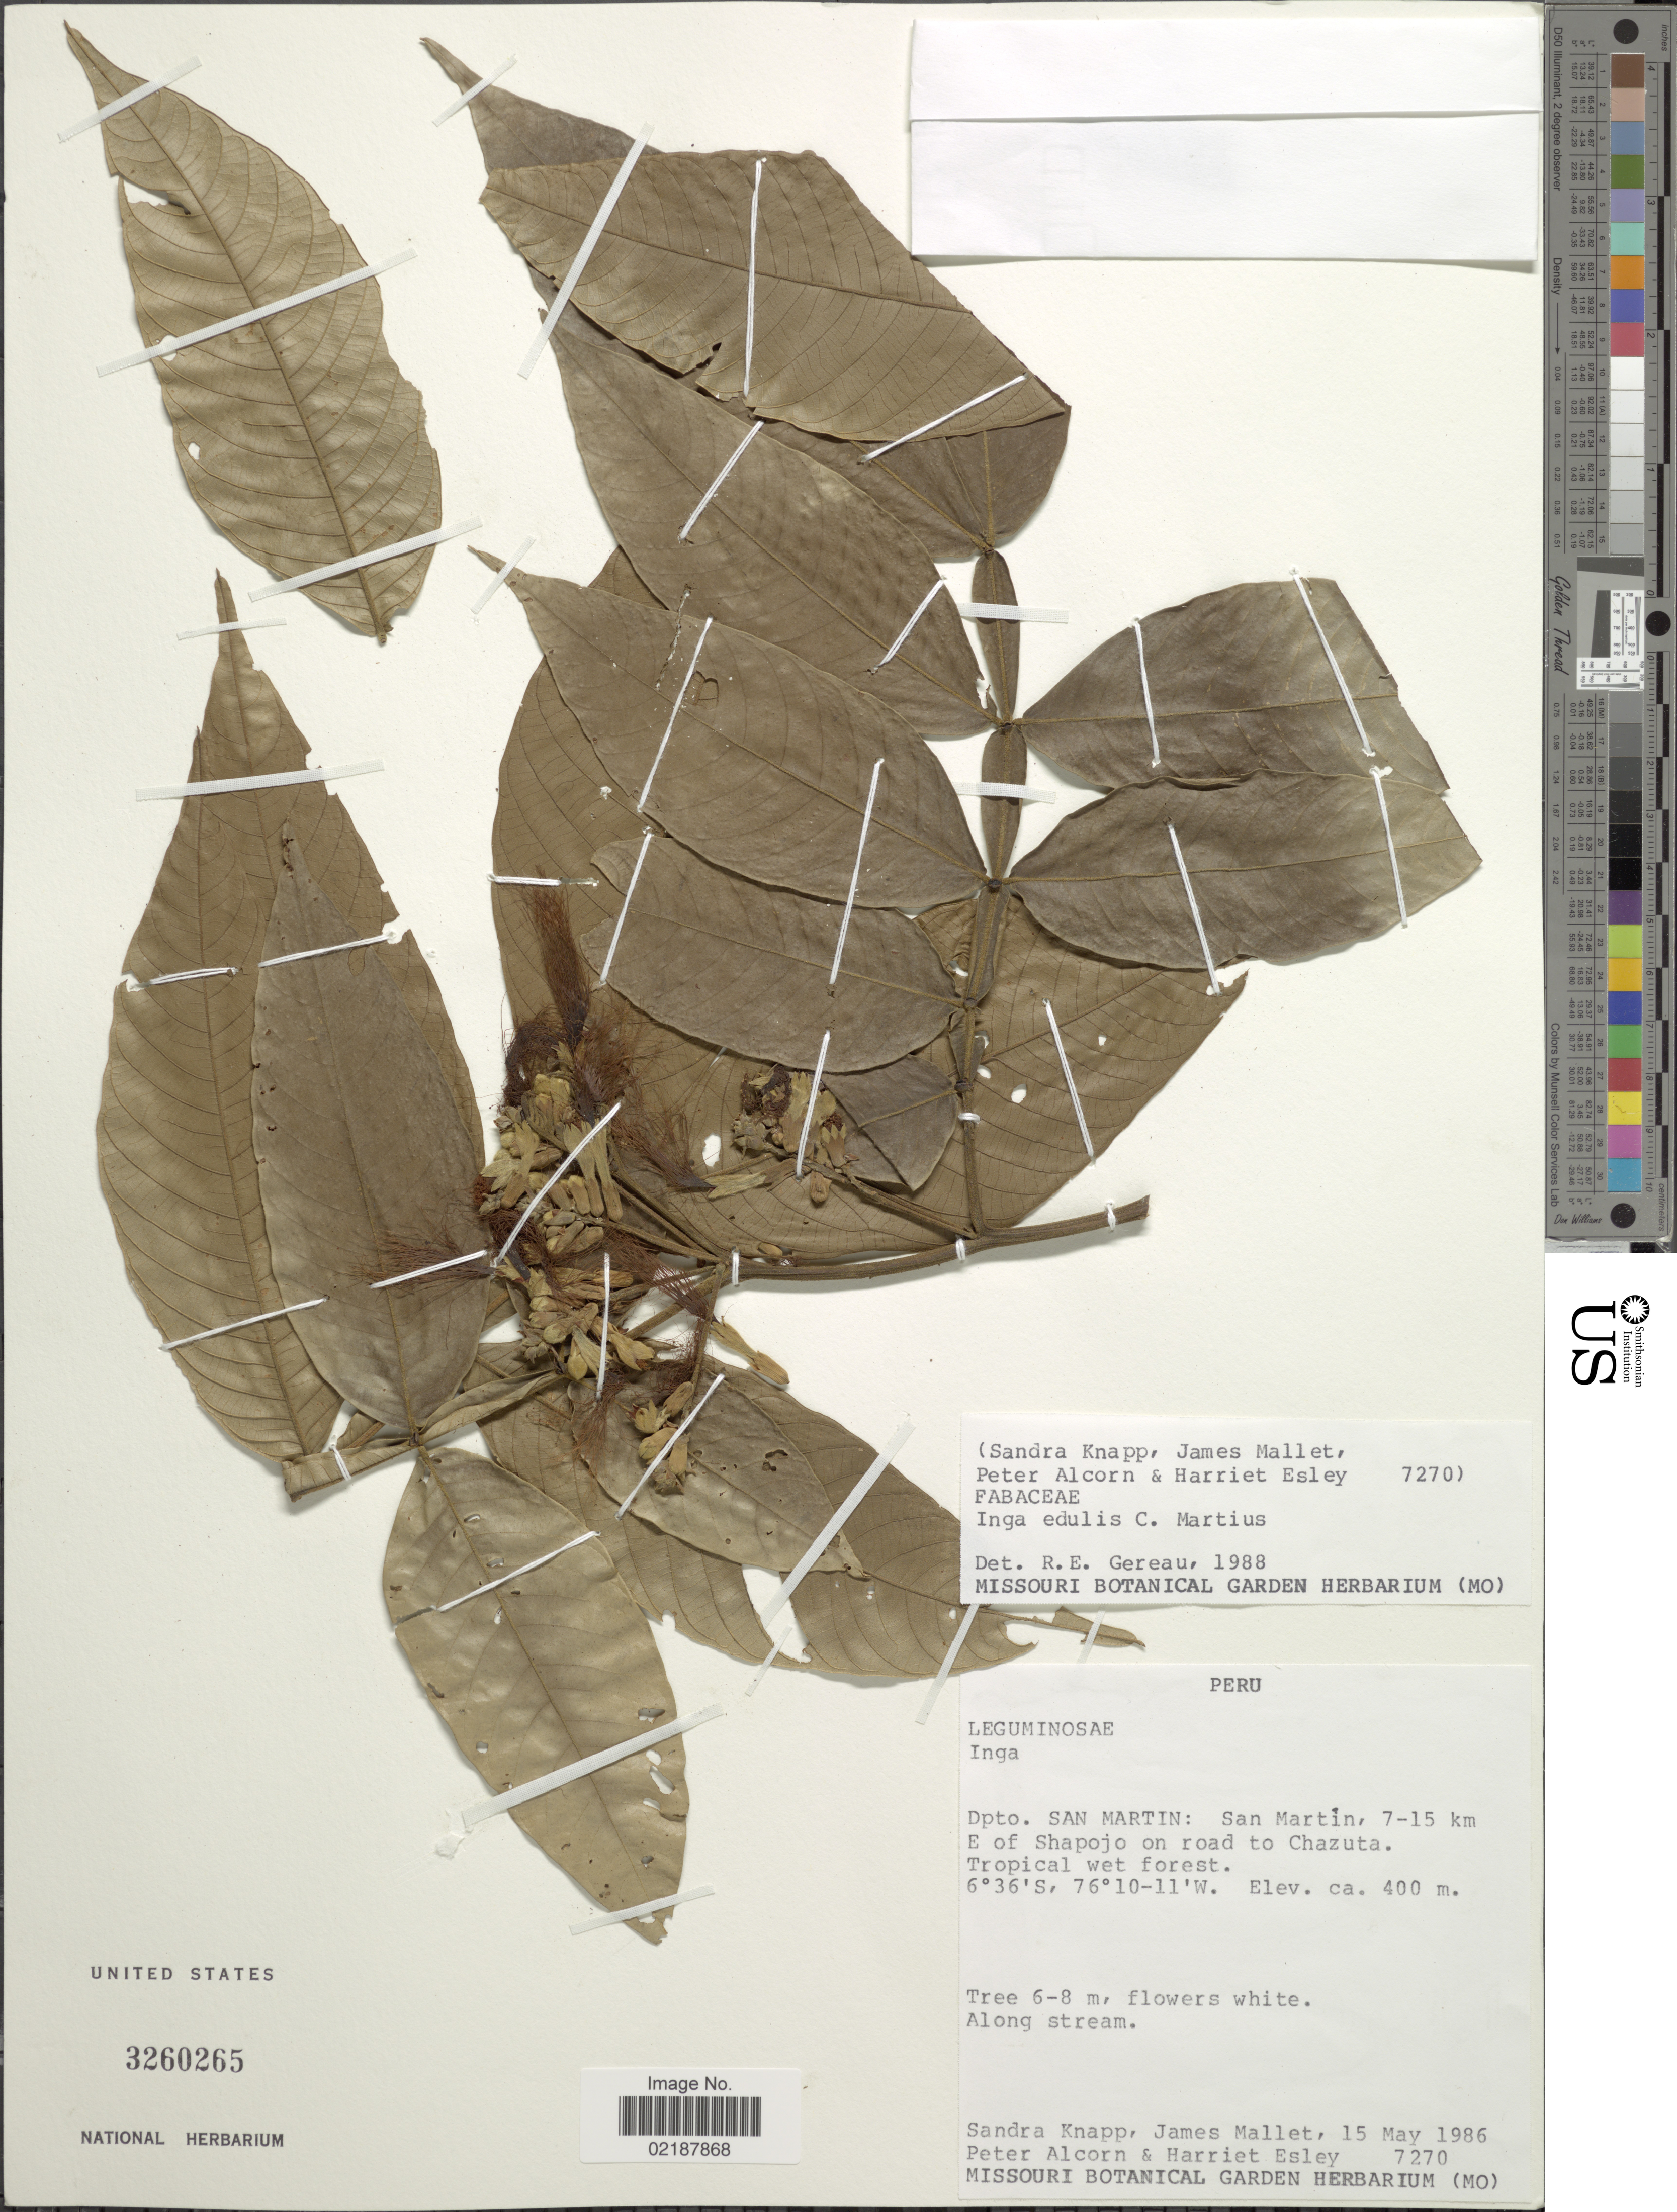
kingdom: Plantae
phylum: Tracheophyta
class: Magnoliopsida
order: Fabales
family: Fabaceae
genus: Inga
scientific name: Inga edulis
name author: Mart.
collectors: S. Knapp, J. Mallet, P. Alcorn & H. Esley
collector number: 7270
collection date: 1986-05-15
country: Peru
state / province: San Martín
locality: Dpto. San Martin: San Martin, 7-15 km E of Shapojo on road to Chazuta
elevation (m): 400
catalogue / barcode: US 3260265